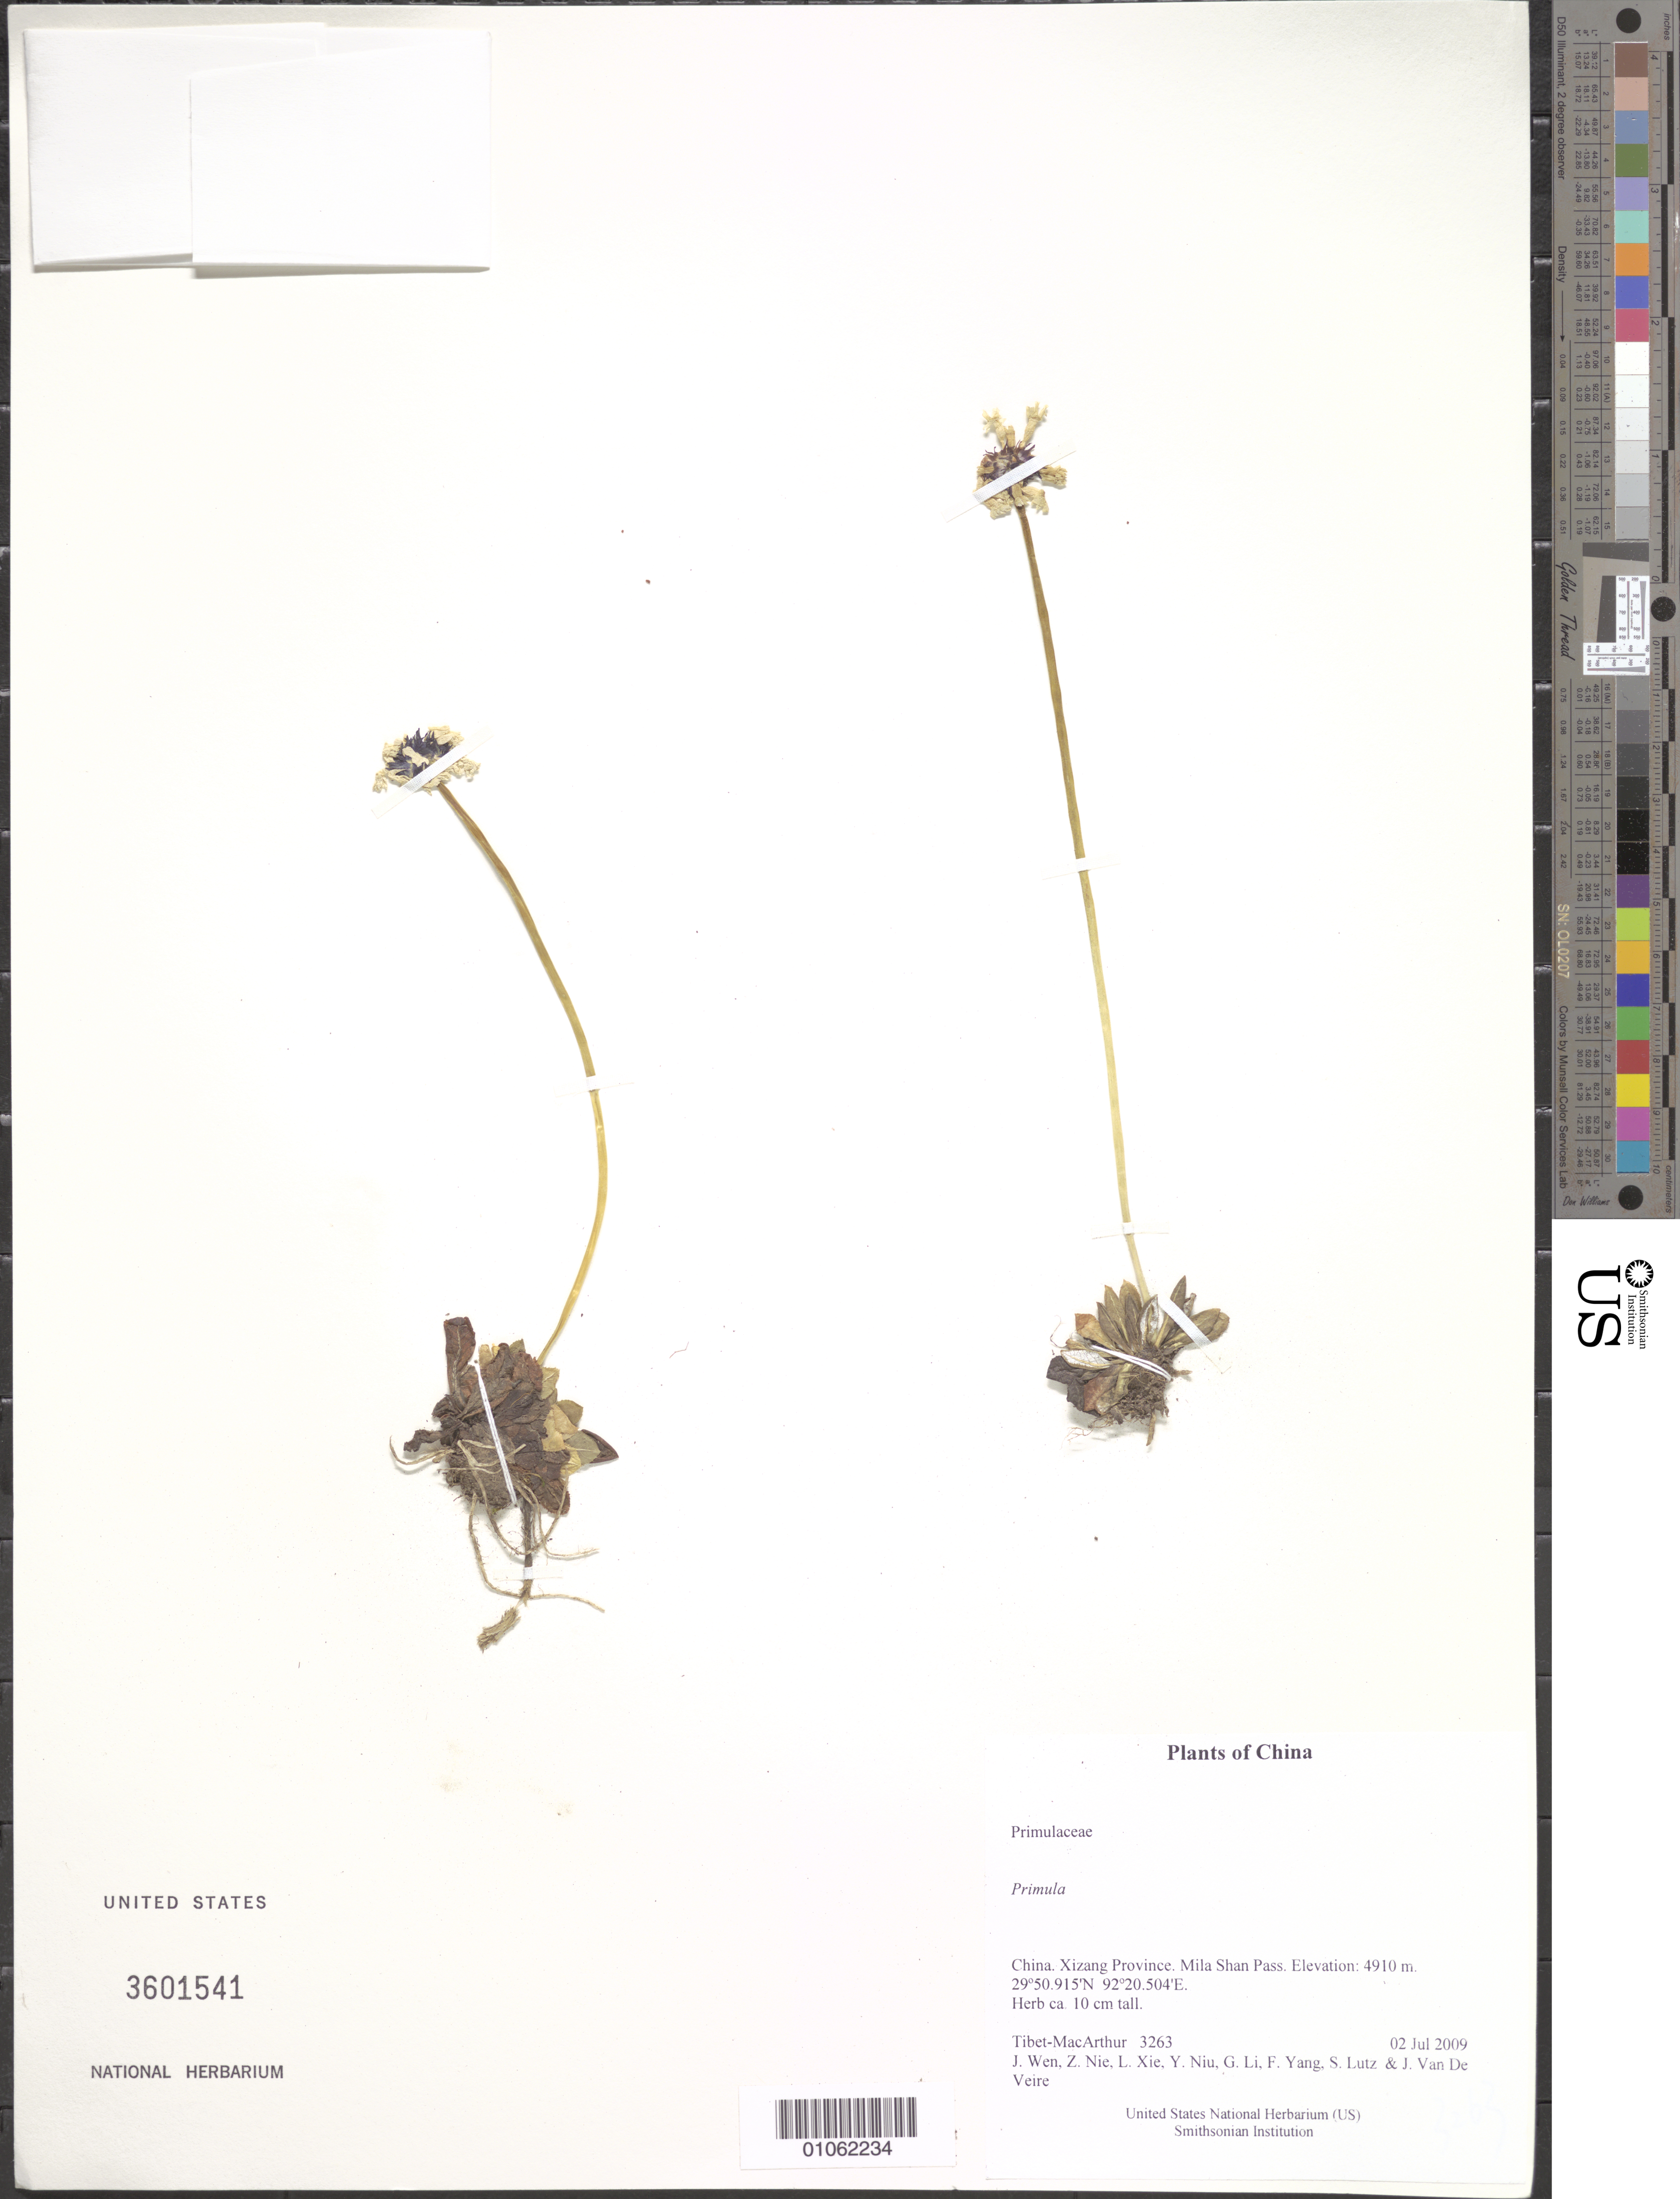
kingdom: Plantae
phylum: Tracheophyta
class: Magnoliopsida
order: Ericales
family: Primulaceae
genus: Primula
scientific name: Primula sp.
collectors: Tibet-MacArthur, J. Wen, Z. Nie, L. Xie, Y. Niu, G. Li, F. Yang, S. Lutz & J. Van De Veire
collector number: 3263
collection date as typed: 02 Jul 2009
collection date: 2009-07-02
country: China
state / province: Xizang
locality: Mila Shan Pass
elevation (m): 4910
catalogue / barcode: US 3601541